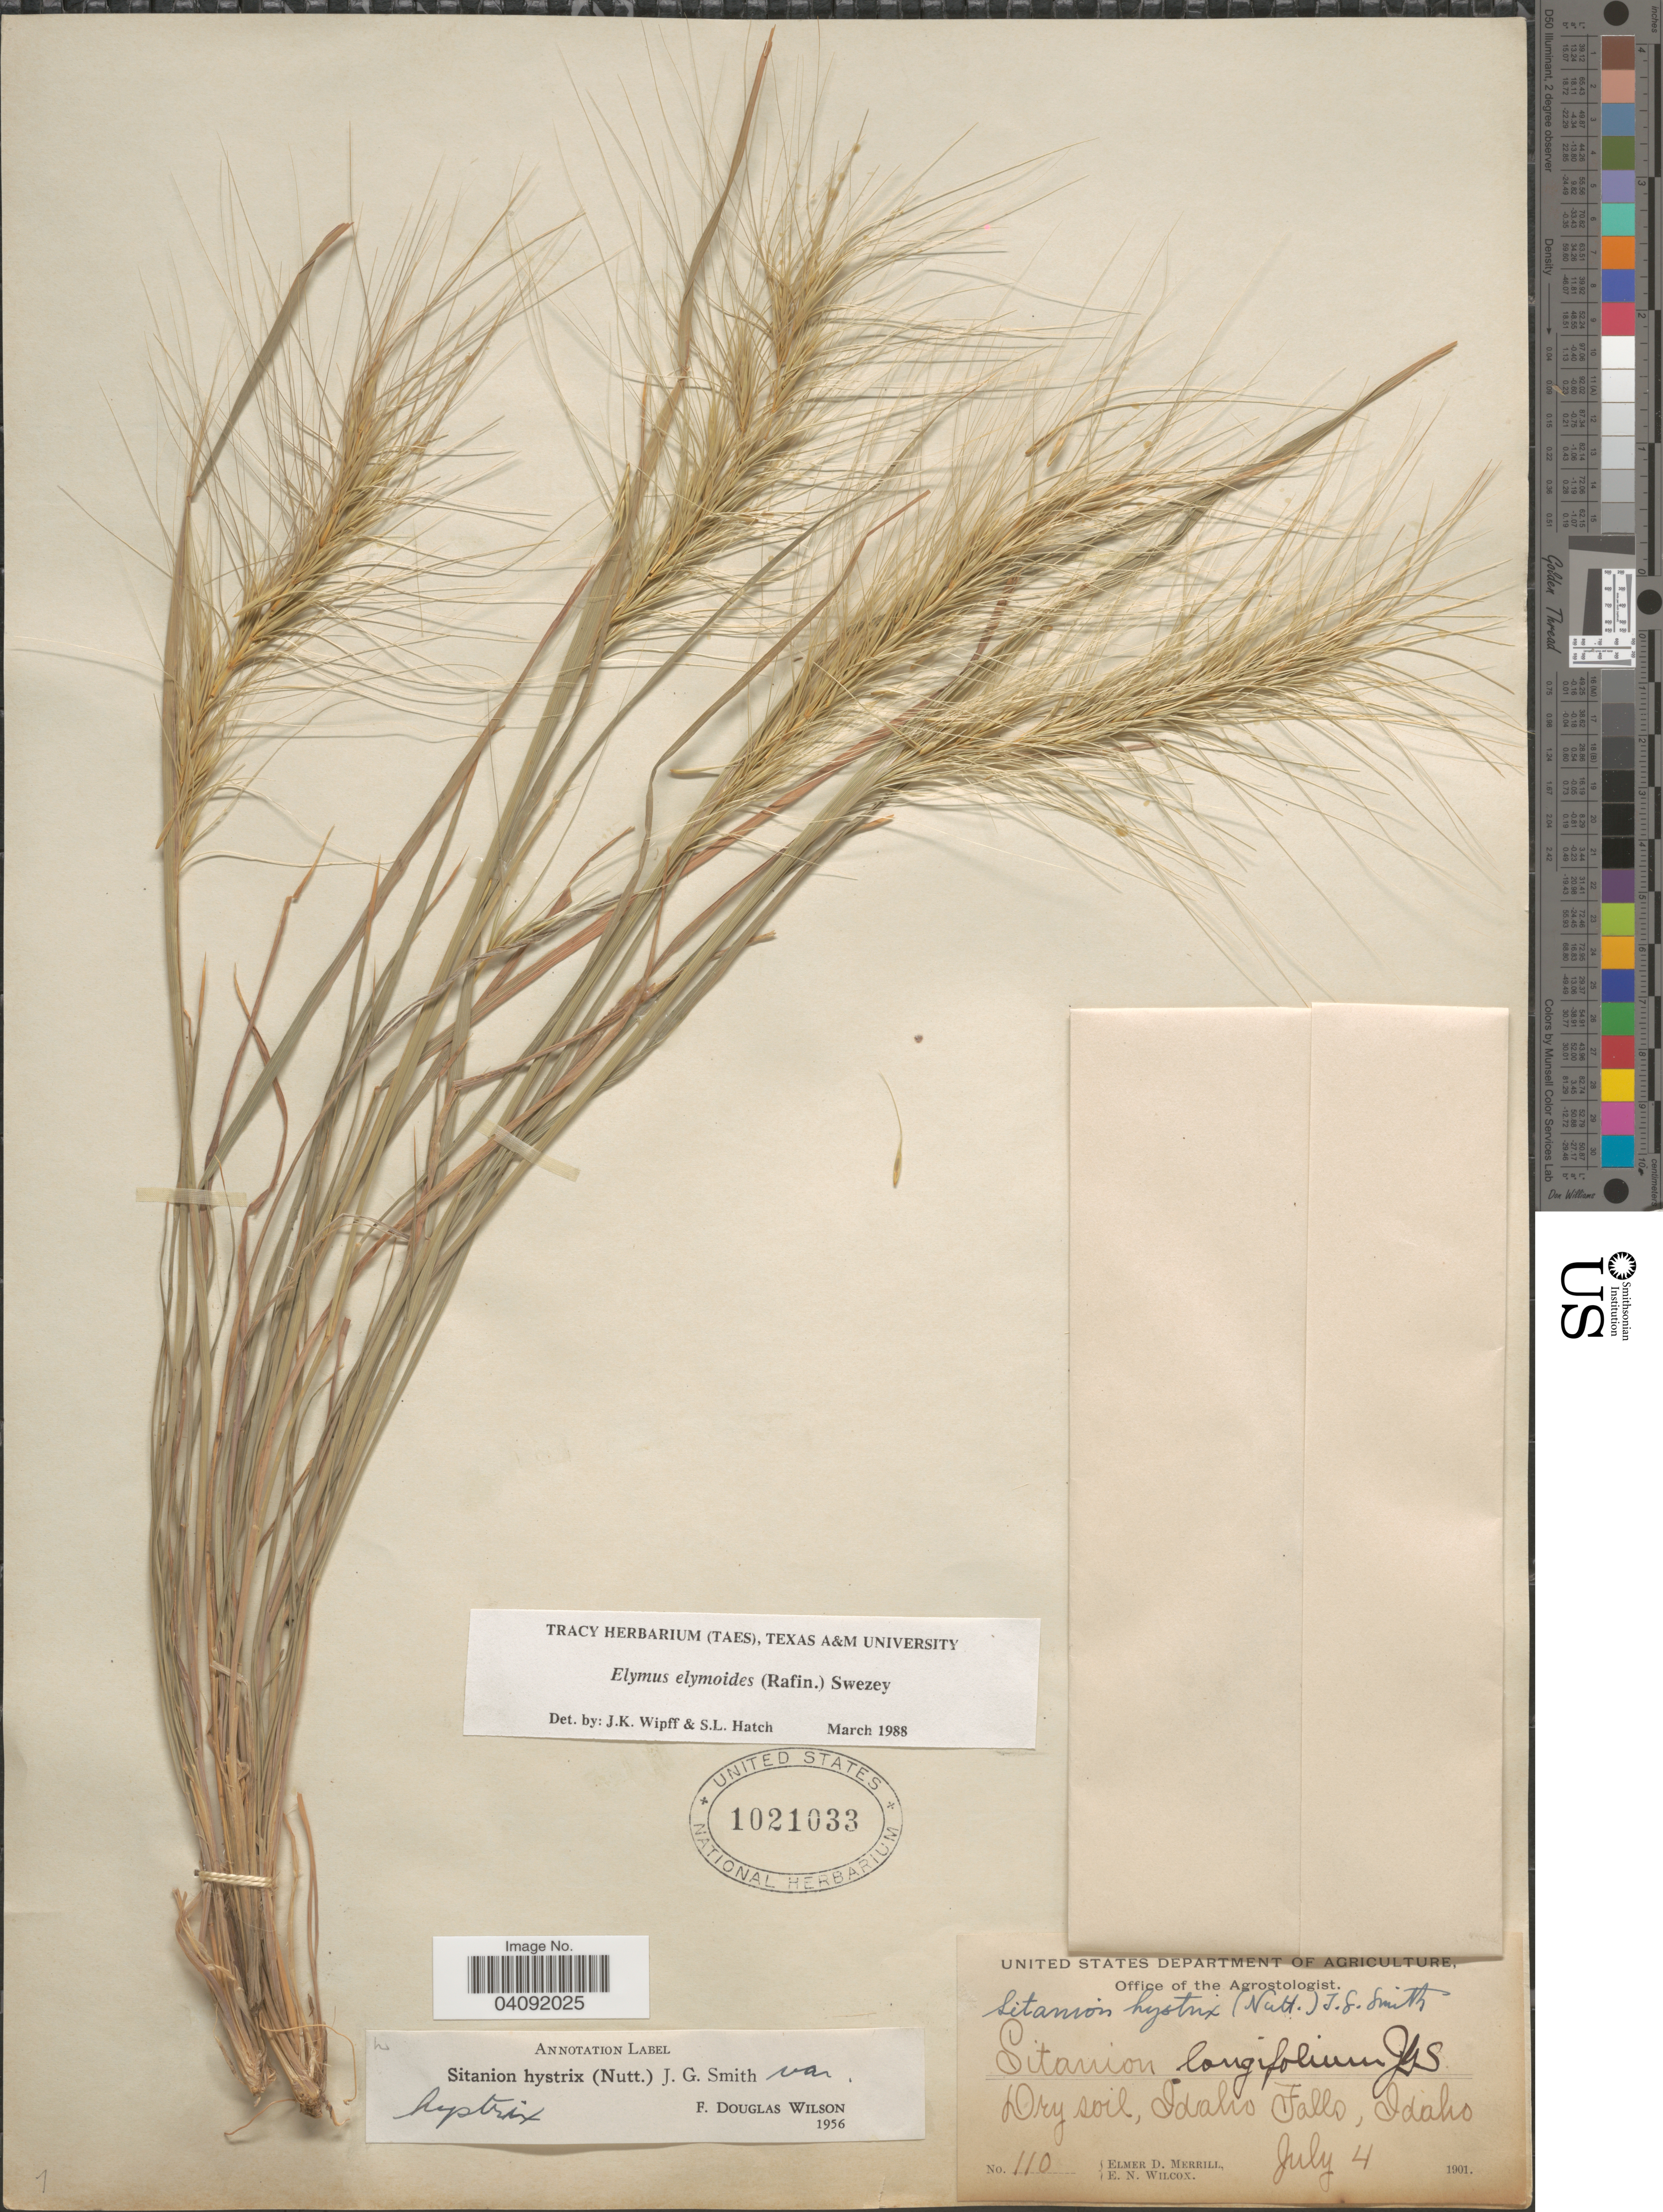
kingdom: Plantae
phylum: Tracheophyta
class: Liliopsida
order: Poales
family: Poaceae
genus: Elymus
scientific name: Elymus elymoides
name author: (Raf.) Swezey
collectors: E. D. Merrill & E. Wilcox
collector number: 110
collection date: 1901-07-04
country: United States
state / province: Idaho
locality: Dry soil, Idaho Falls.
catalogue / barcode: US 1021033